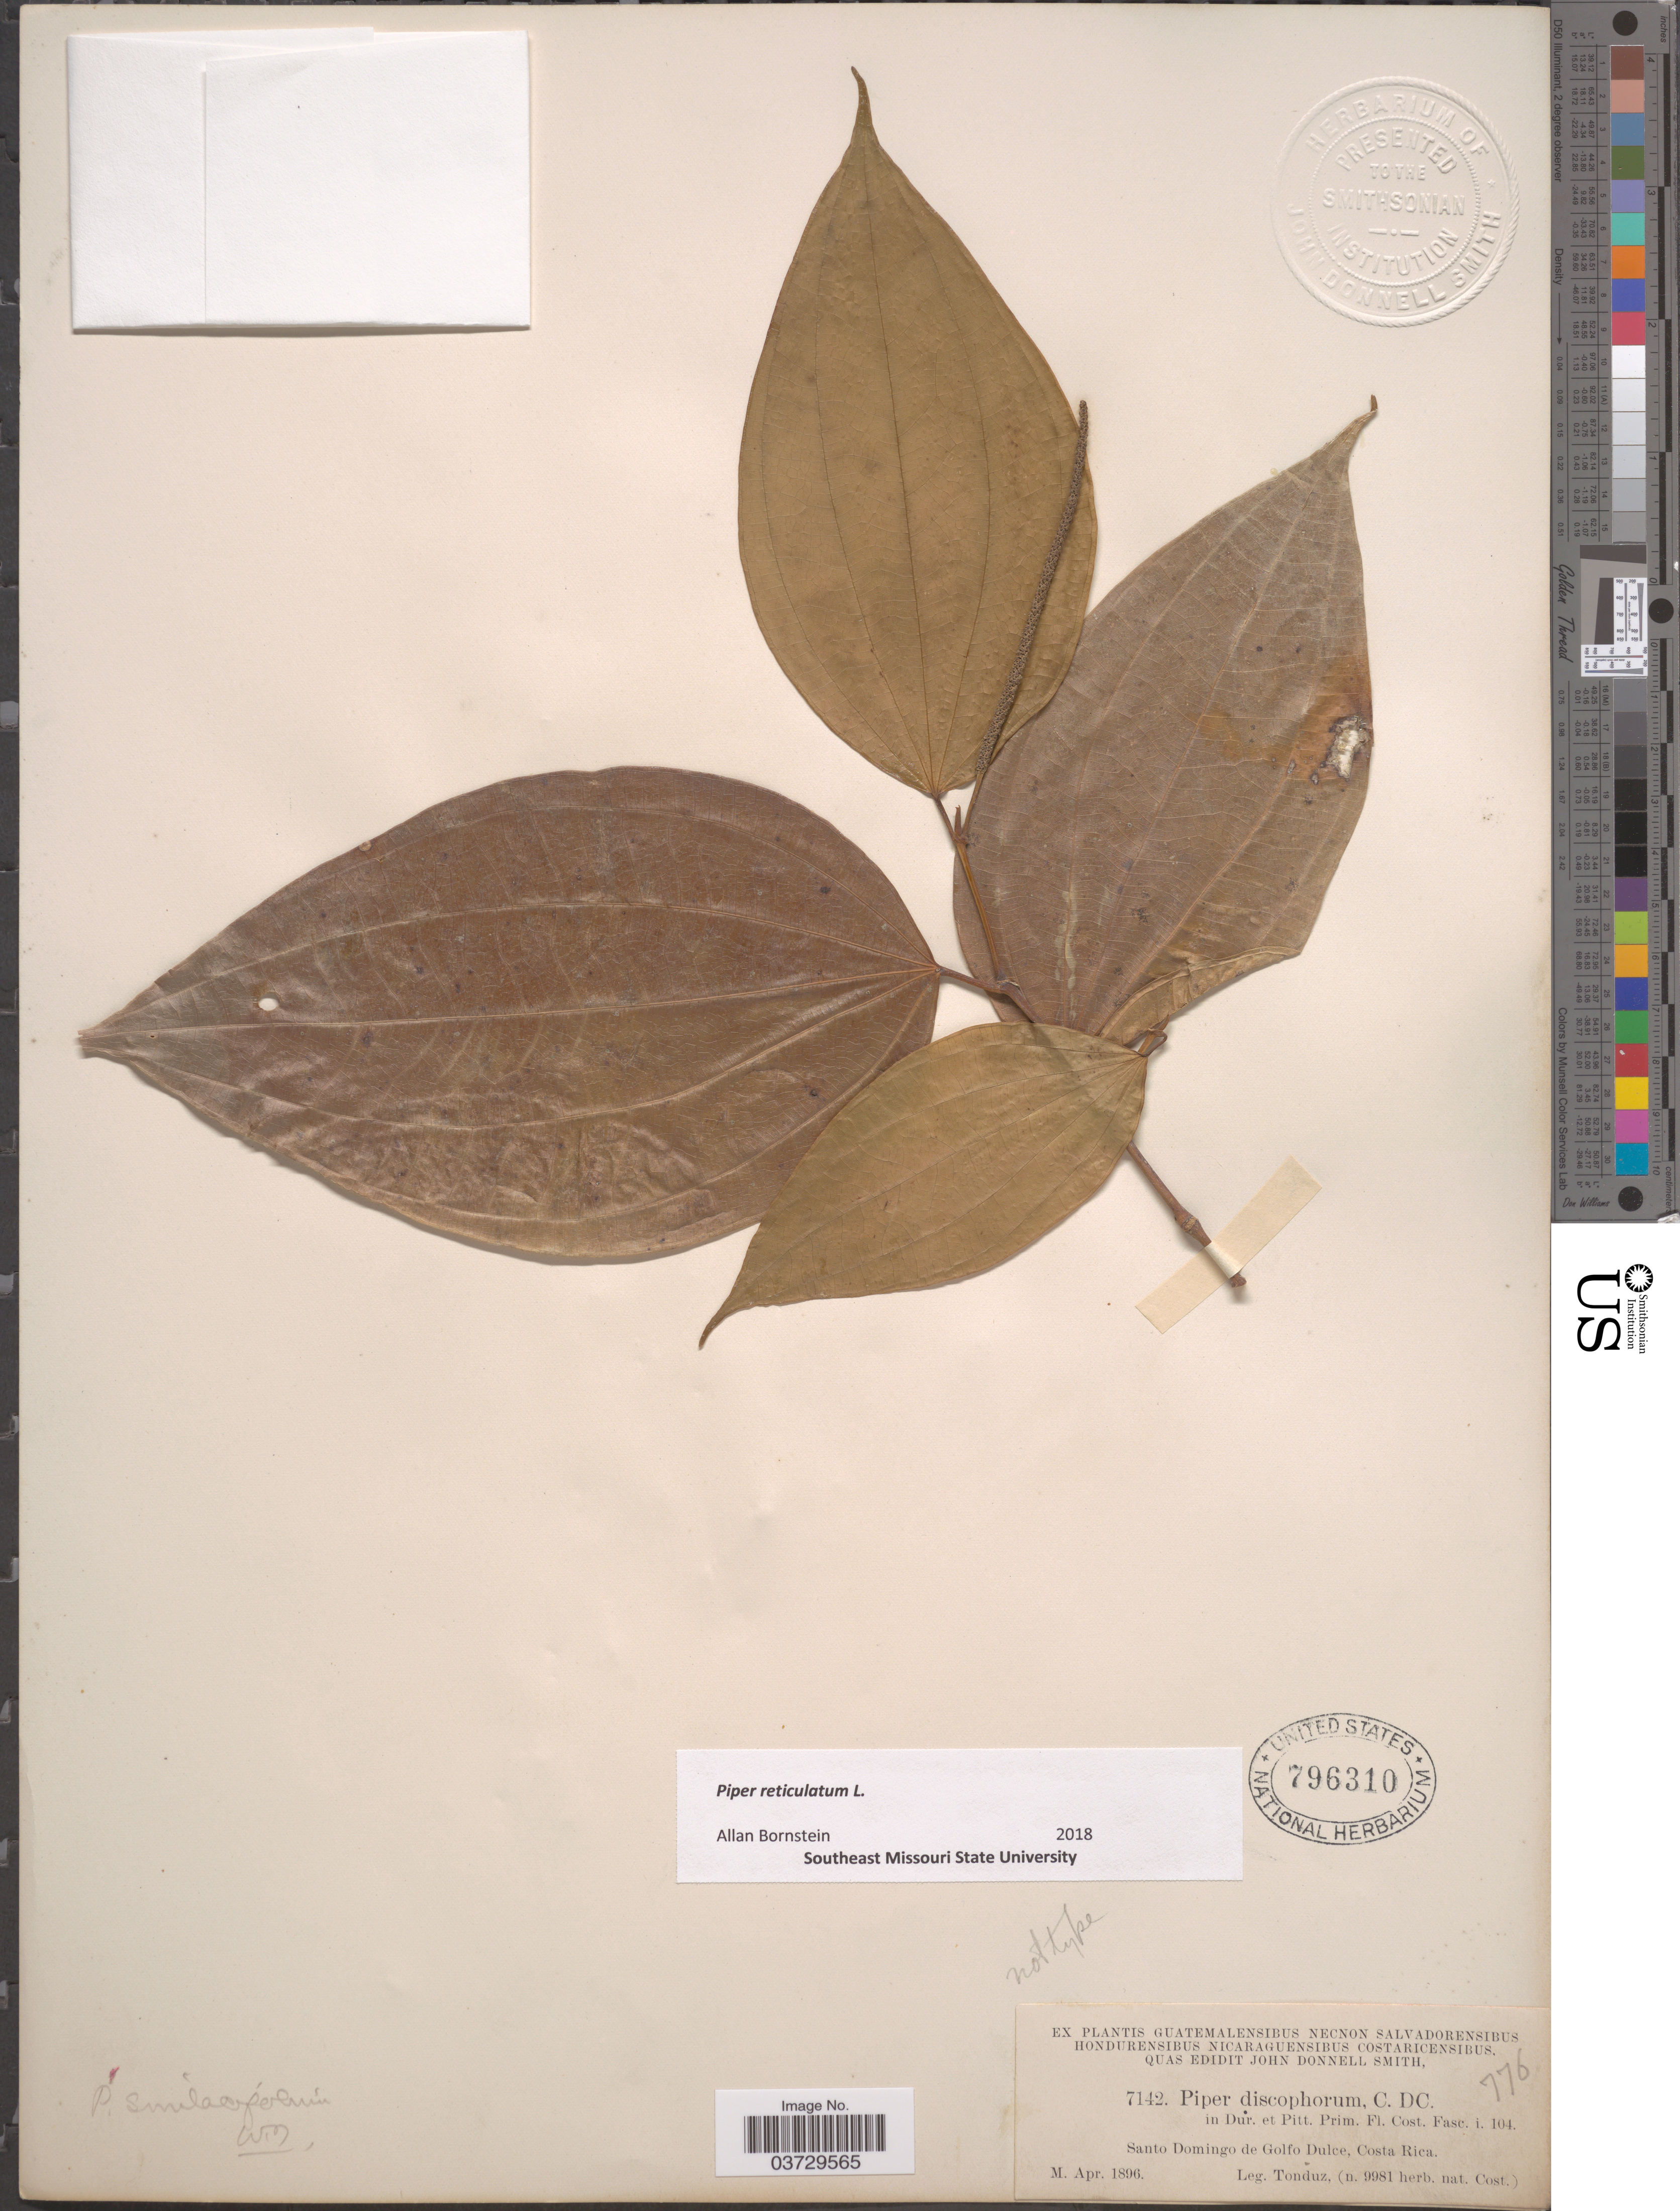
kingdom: Plantae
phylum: Tracheophyta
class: Magnoliopsida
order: Piperales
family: Piperaceae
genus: Piper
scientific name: Piper reticulatum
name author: L.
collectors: Tonduz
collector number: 7142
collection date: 1896-04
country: Costa Rica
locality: Santo Domingo de Golfo Dulce.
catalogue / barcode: US 796310